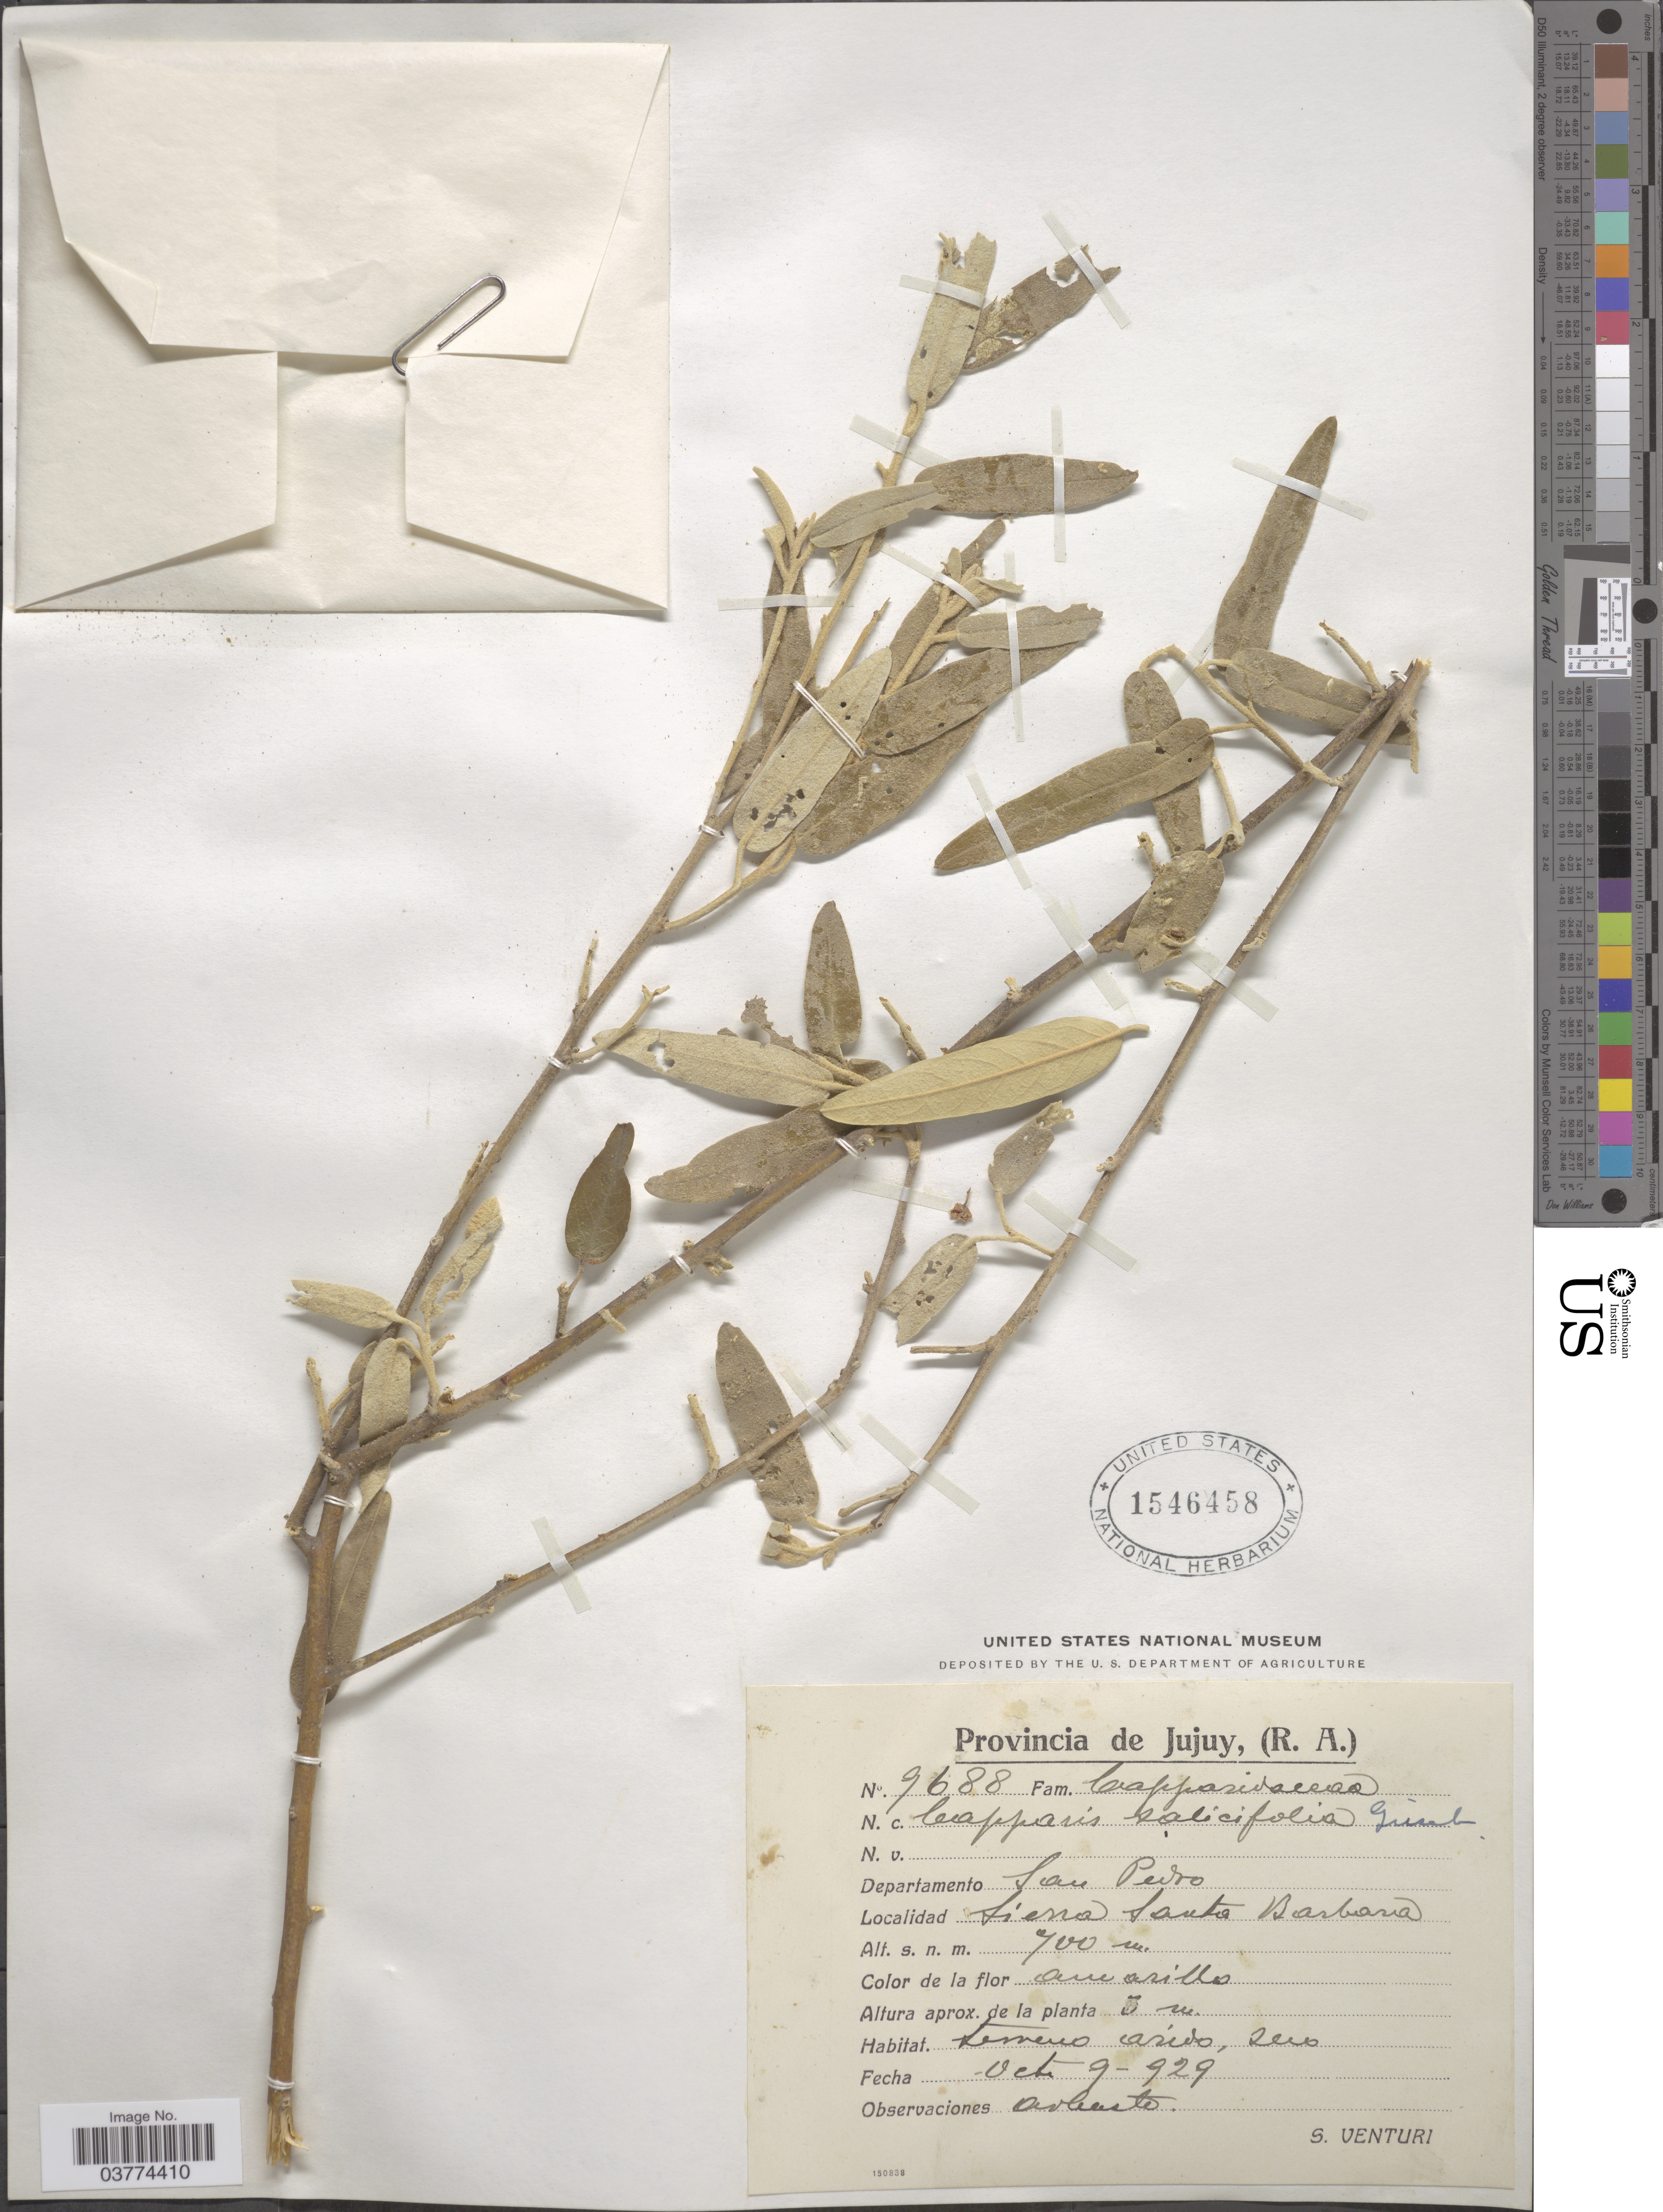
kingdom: Plantae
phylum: Tracheophyta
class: Magnoliopsida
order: Brassicales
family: Capparaceae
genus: Sarcotoxicum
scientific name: Sarcotoxicum salicifolium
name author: (Griseb.) Cornejo & Iltis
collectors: S. Venturi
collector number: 9688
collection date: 1929-10-09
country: Argentina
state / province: Jujuy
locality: Departamento San Pedro. Sierra Santa Barbara.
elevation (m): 700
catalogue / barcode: US 1546458